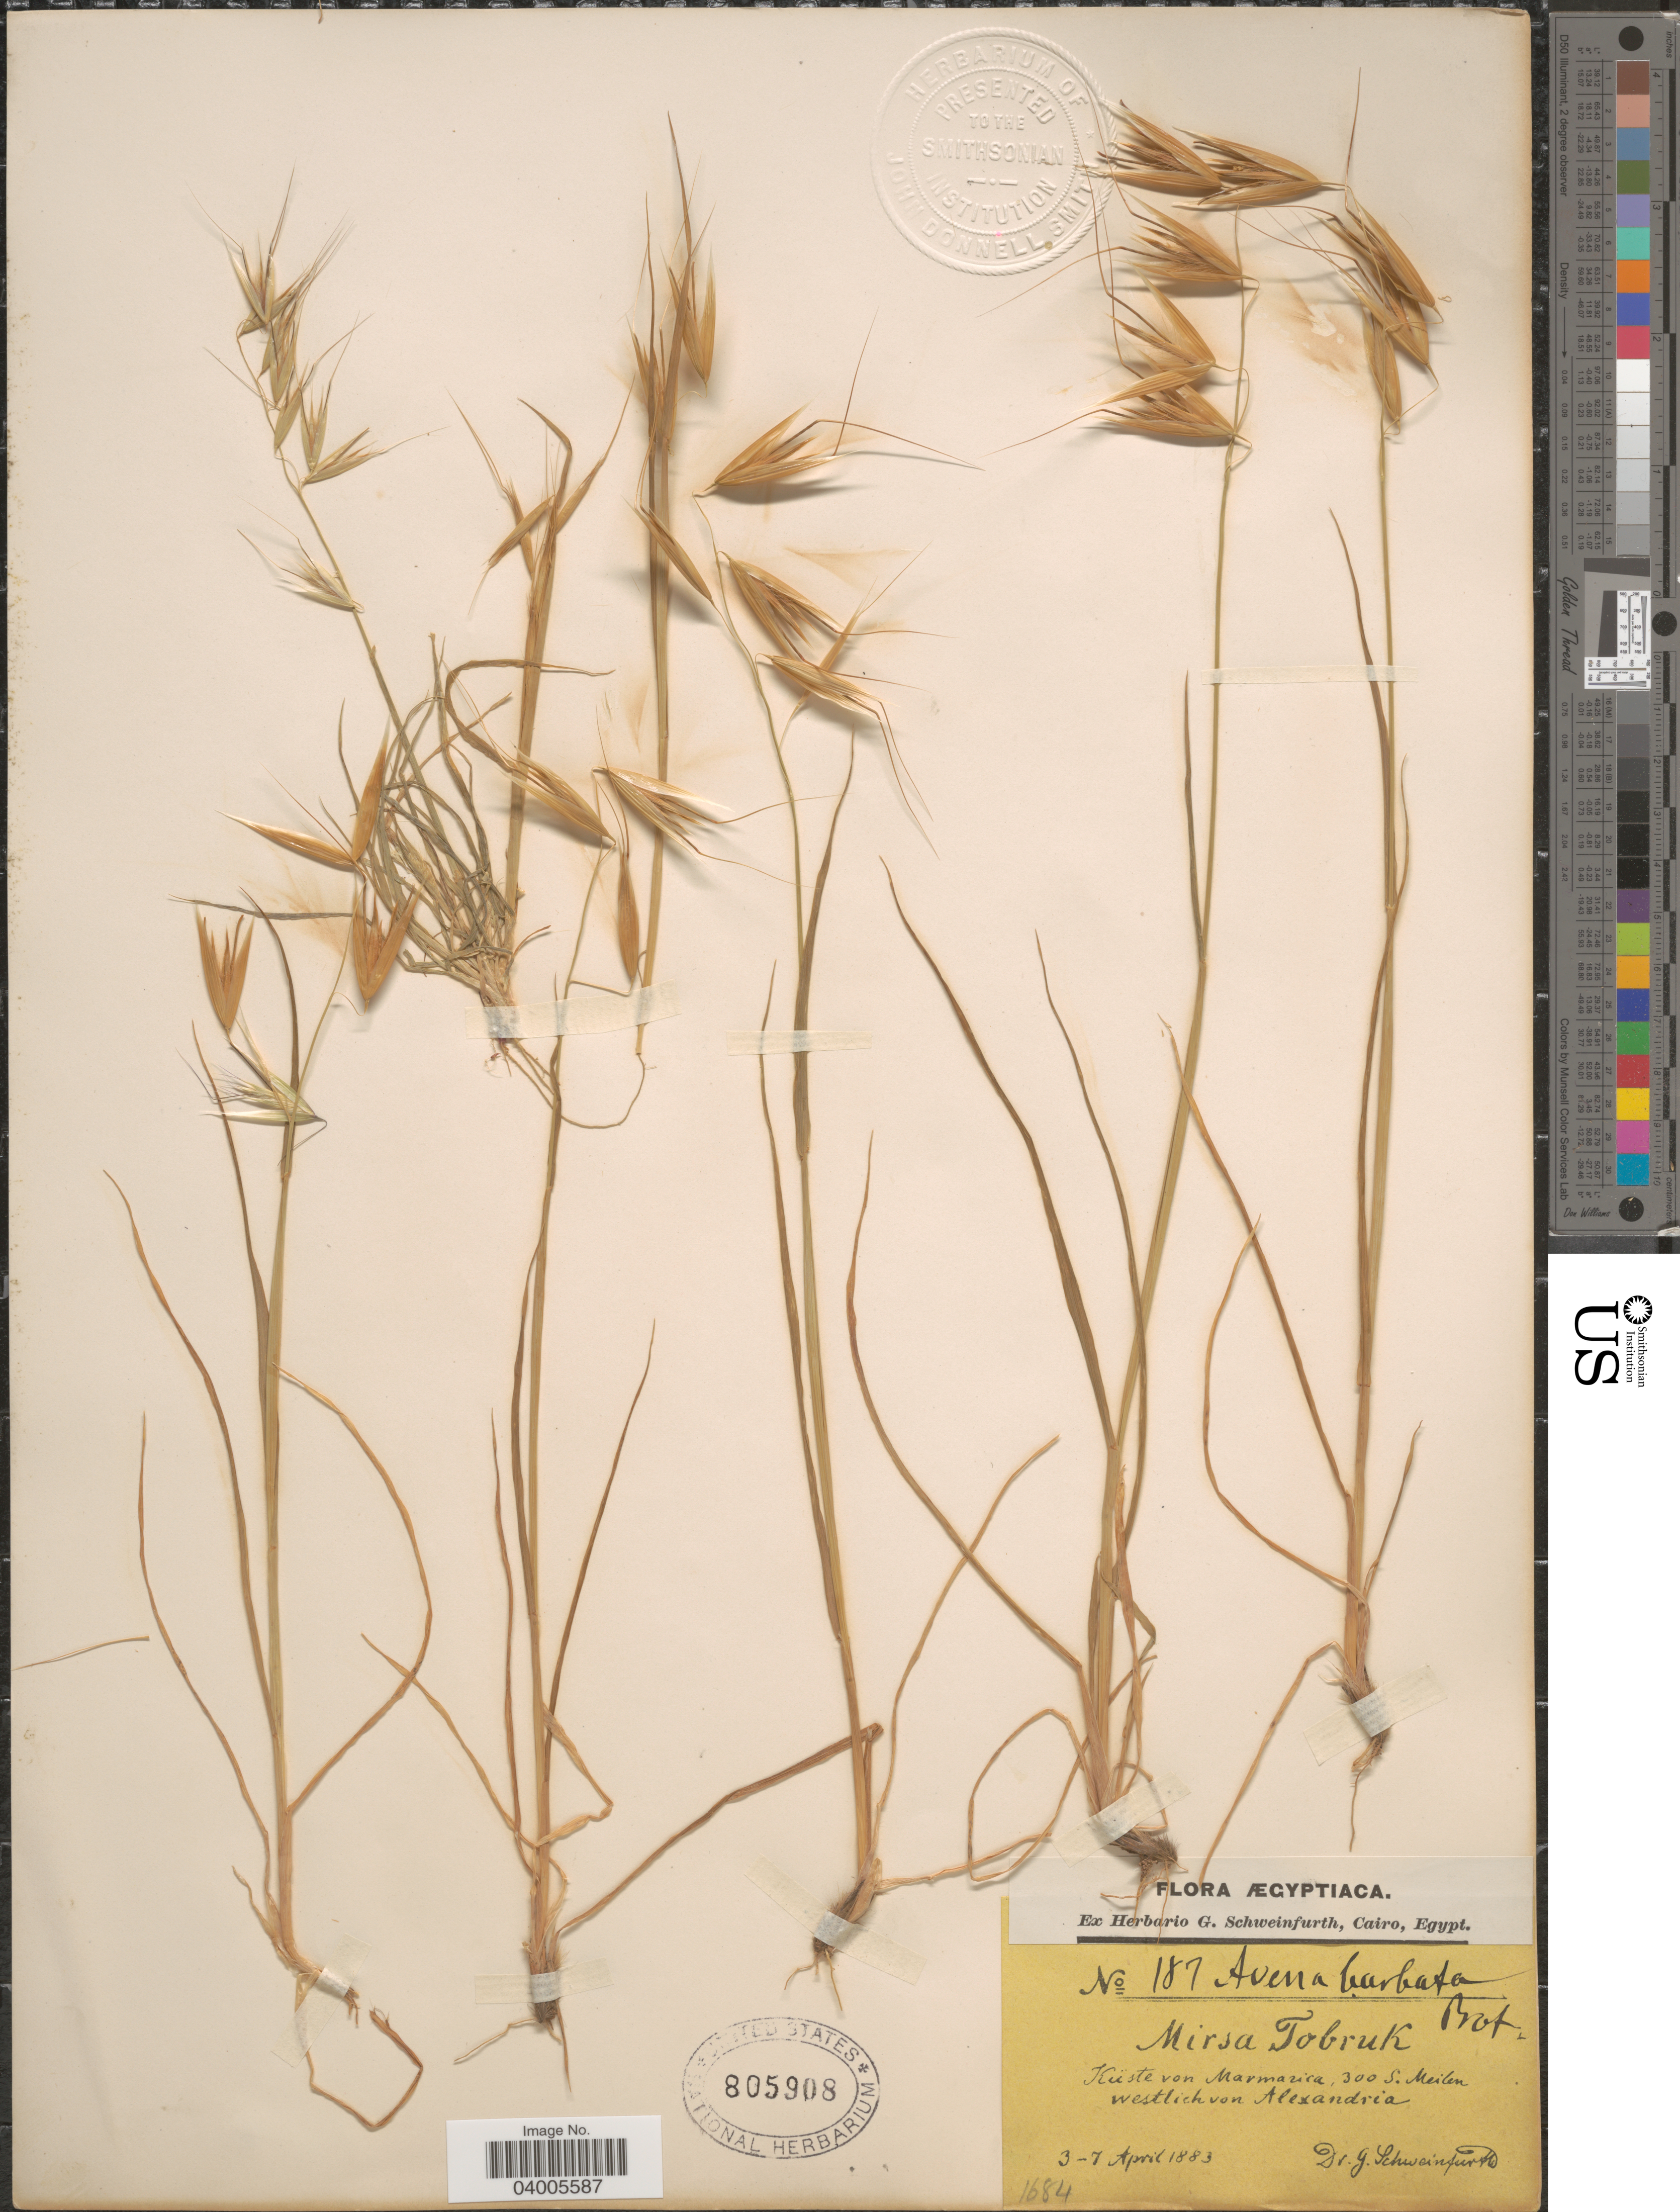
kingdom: Plantae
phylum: Tracheophyta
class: Liliopsida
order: Poales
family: Poaceae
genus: Avena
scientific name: Avena barbata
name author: Pott ex Link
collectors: G. A. Schweinfurth (herbarium)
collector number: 187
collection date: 1883-04-03/1883-04-07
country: Egypt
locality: Küste von Marmarica, 300 S. Meilen Westlich von Alexandria.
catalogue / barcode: US 805908